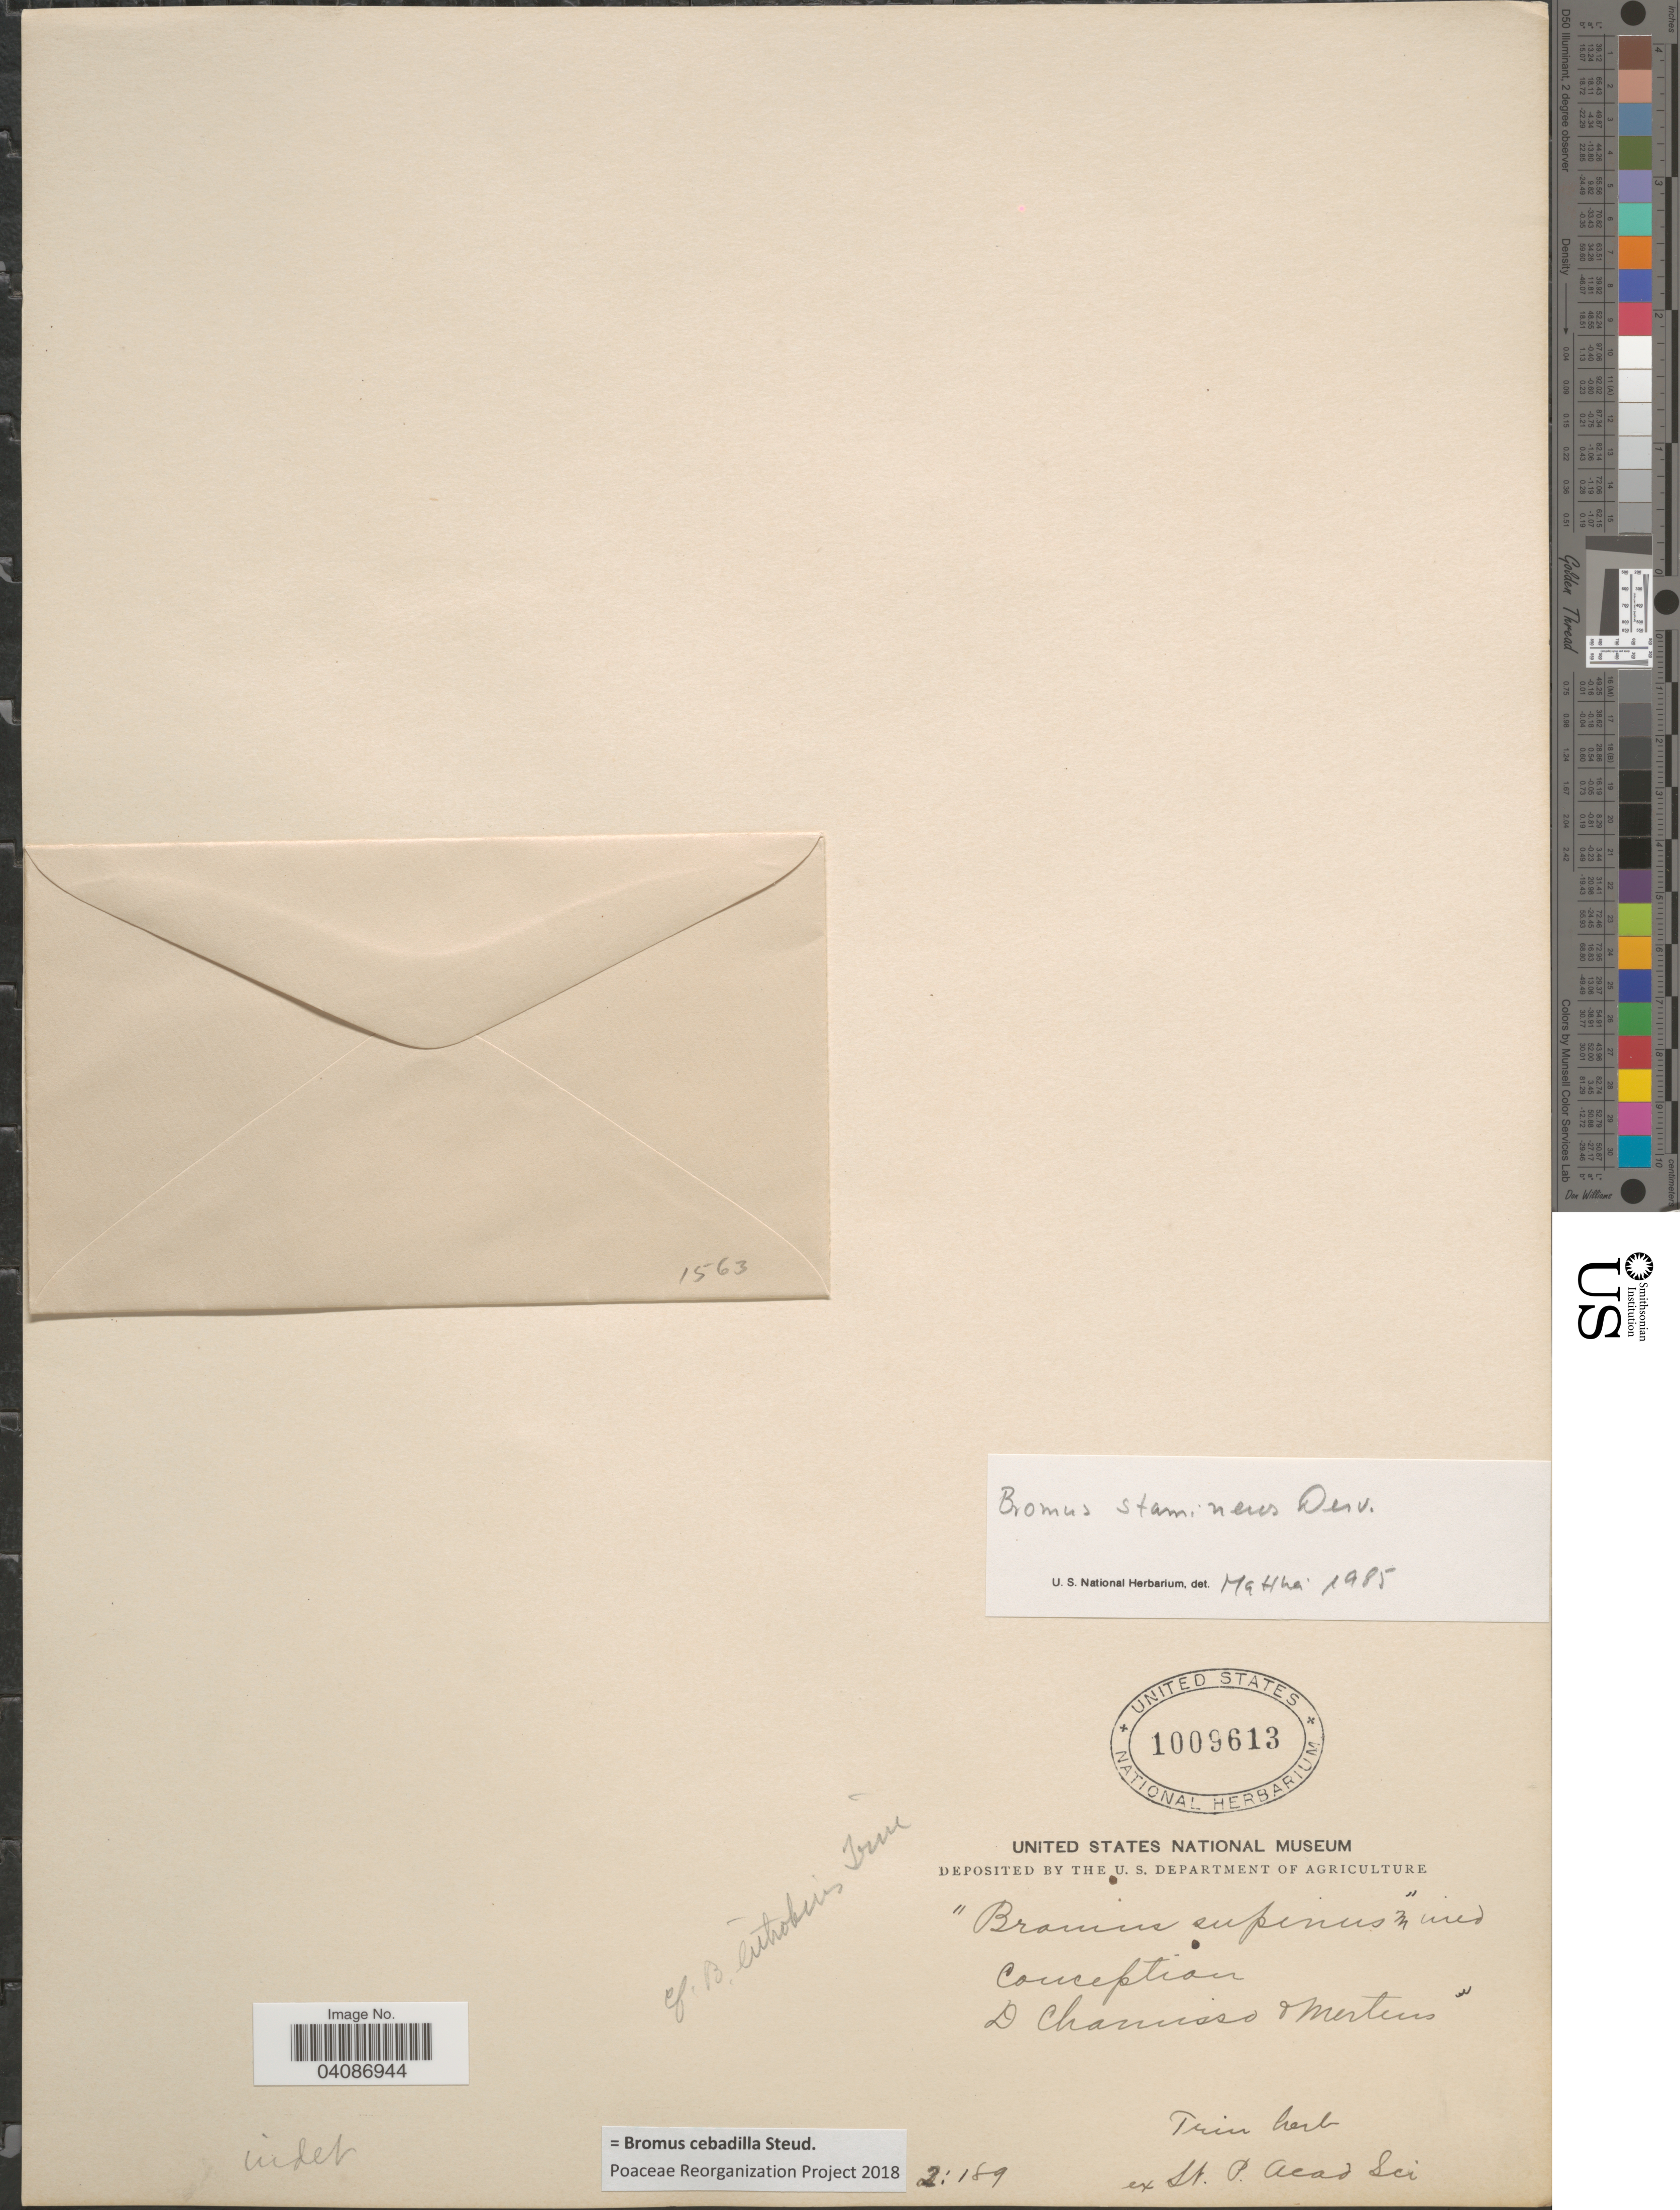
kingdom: Plantae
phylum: Tracheophyta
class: Liliopsida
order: Poales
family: Poaceae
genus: Bromus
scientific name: Bromus cebadilla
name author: Steud.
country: Paraguay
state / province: Concepcion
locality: Conception.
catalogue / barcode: US 1009613